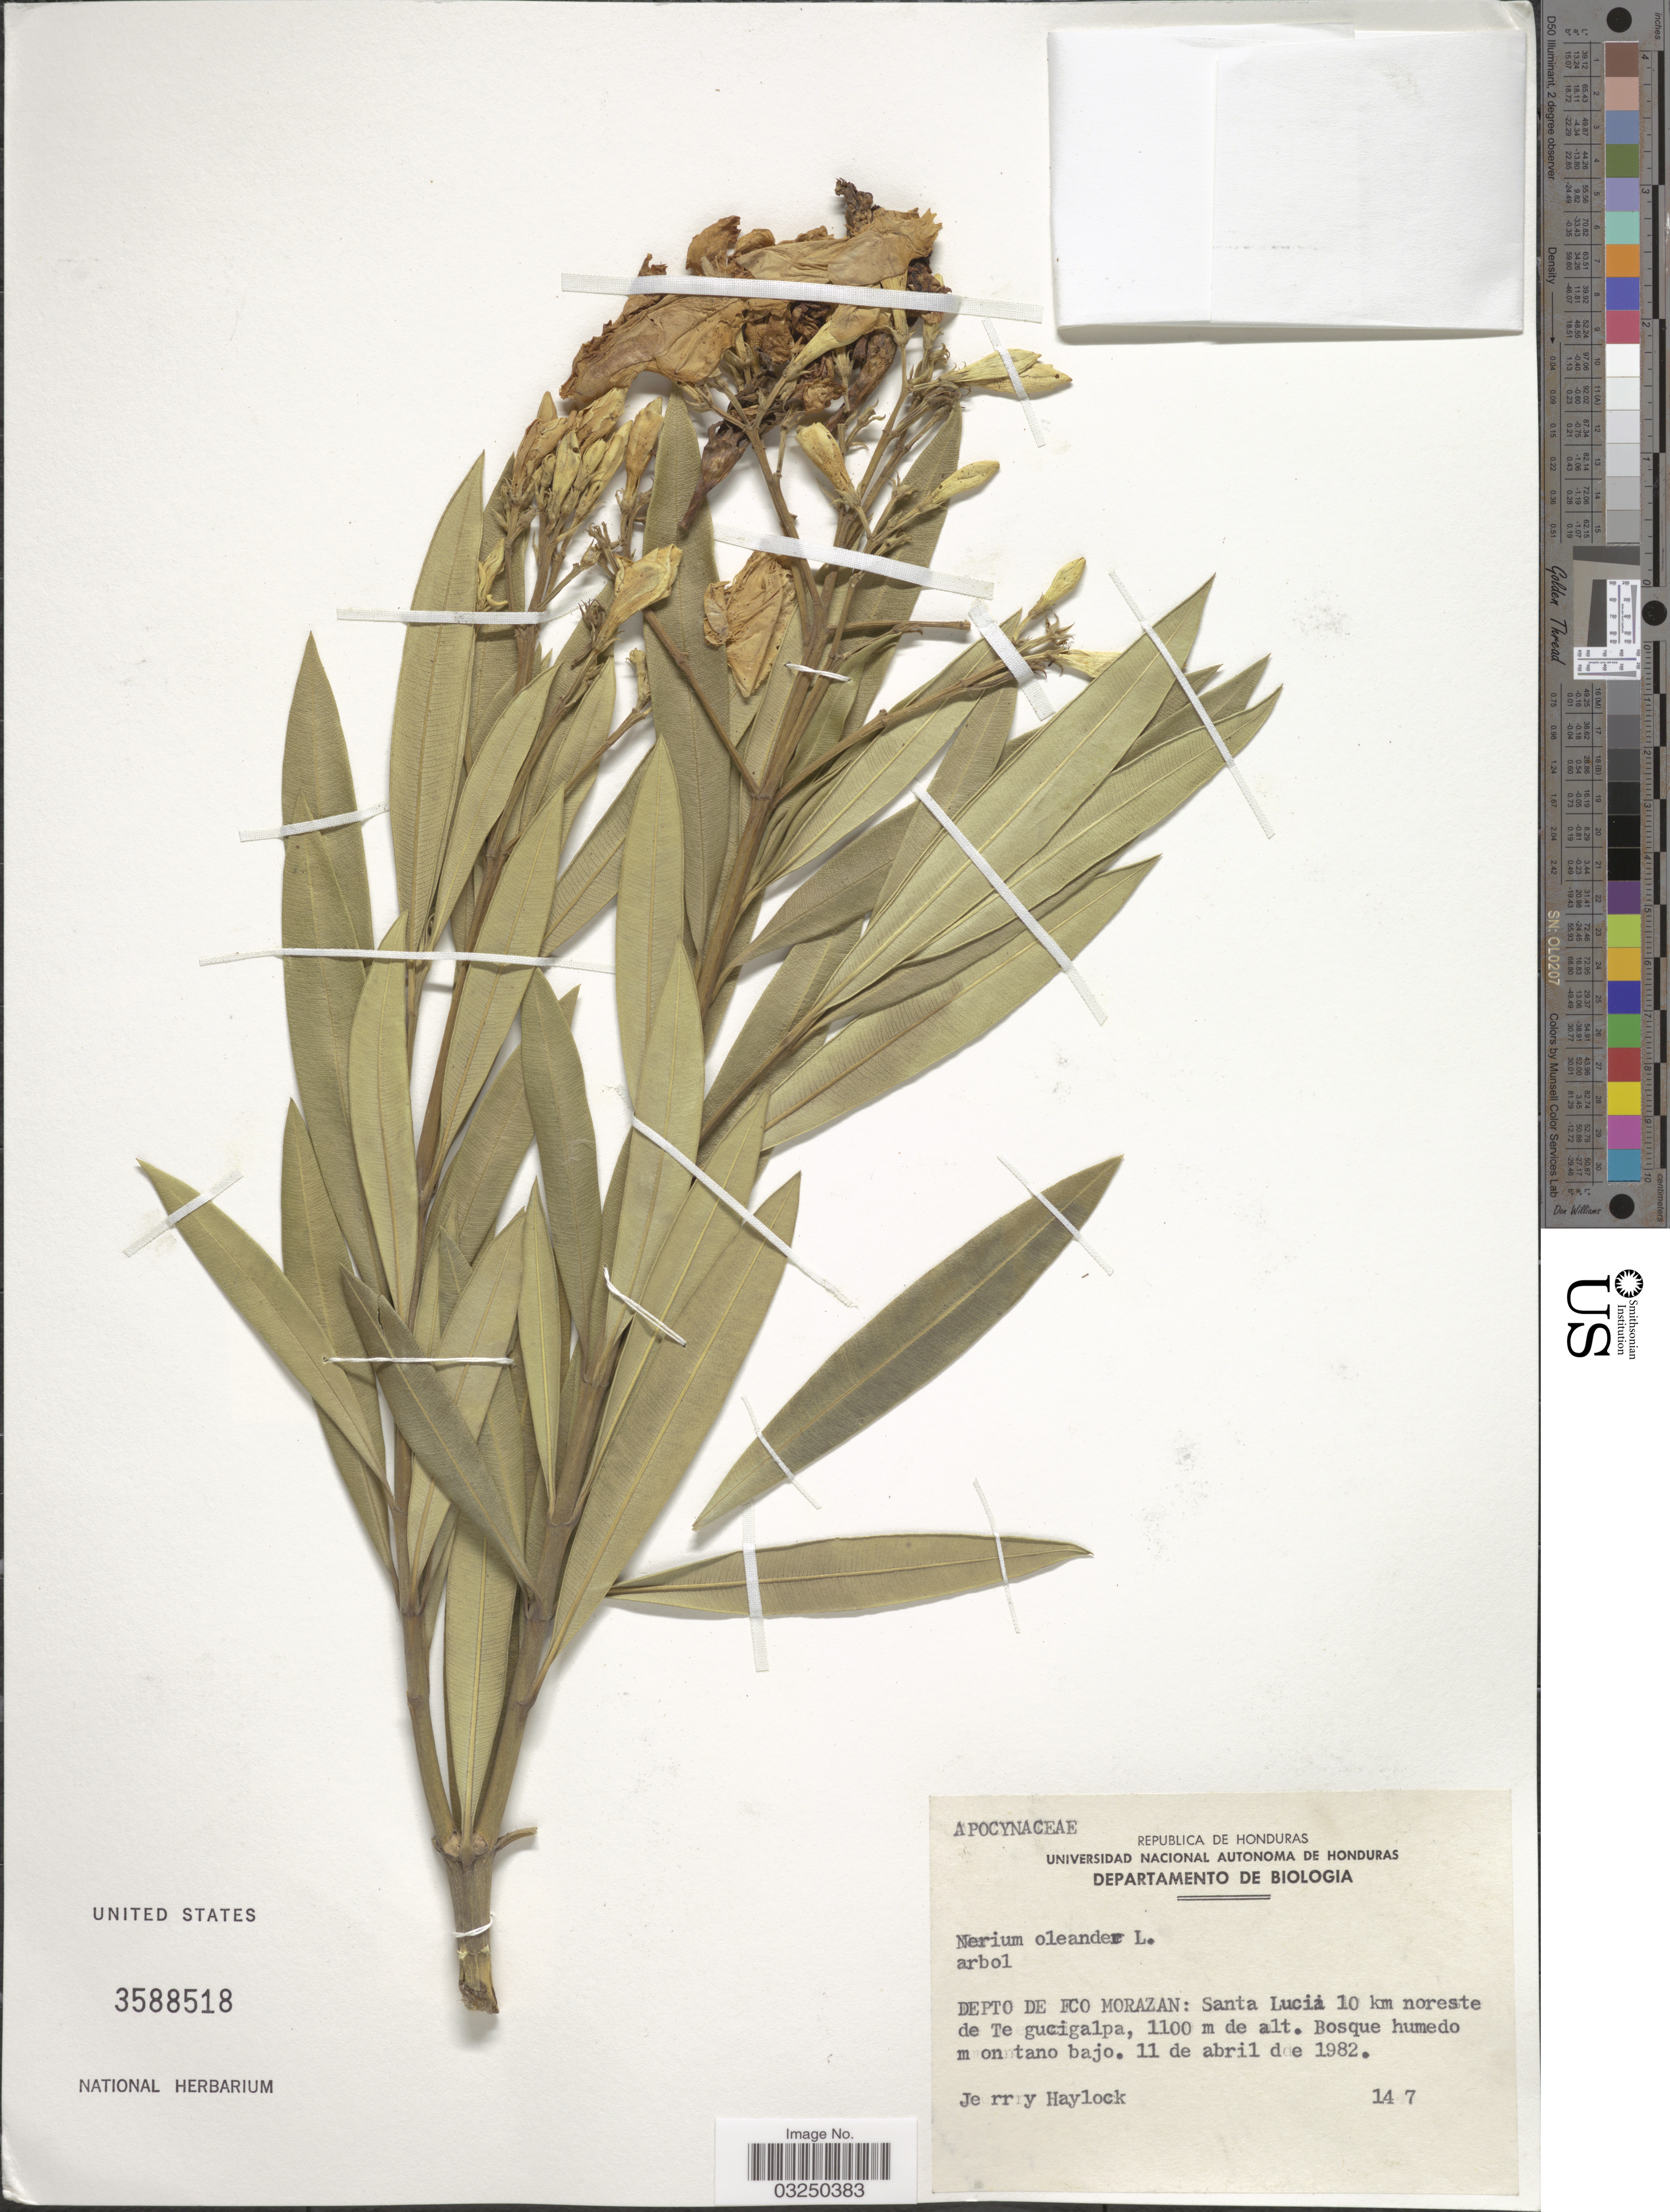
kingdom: Plantae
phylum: Tracheophyta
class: Magnoliopsida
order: Gentianales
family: Apocynaceae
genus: Nerium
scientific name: Nerium oleander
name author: L.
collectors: J. Haylock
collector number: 147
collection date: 1982-04-11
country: Honduras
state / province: Fco. Morazán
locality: Depto de Fco Morazan: Santa Lucia 10 km noreste de Tegucigalpa.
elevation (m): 1100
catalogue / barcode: US 3588518